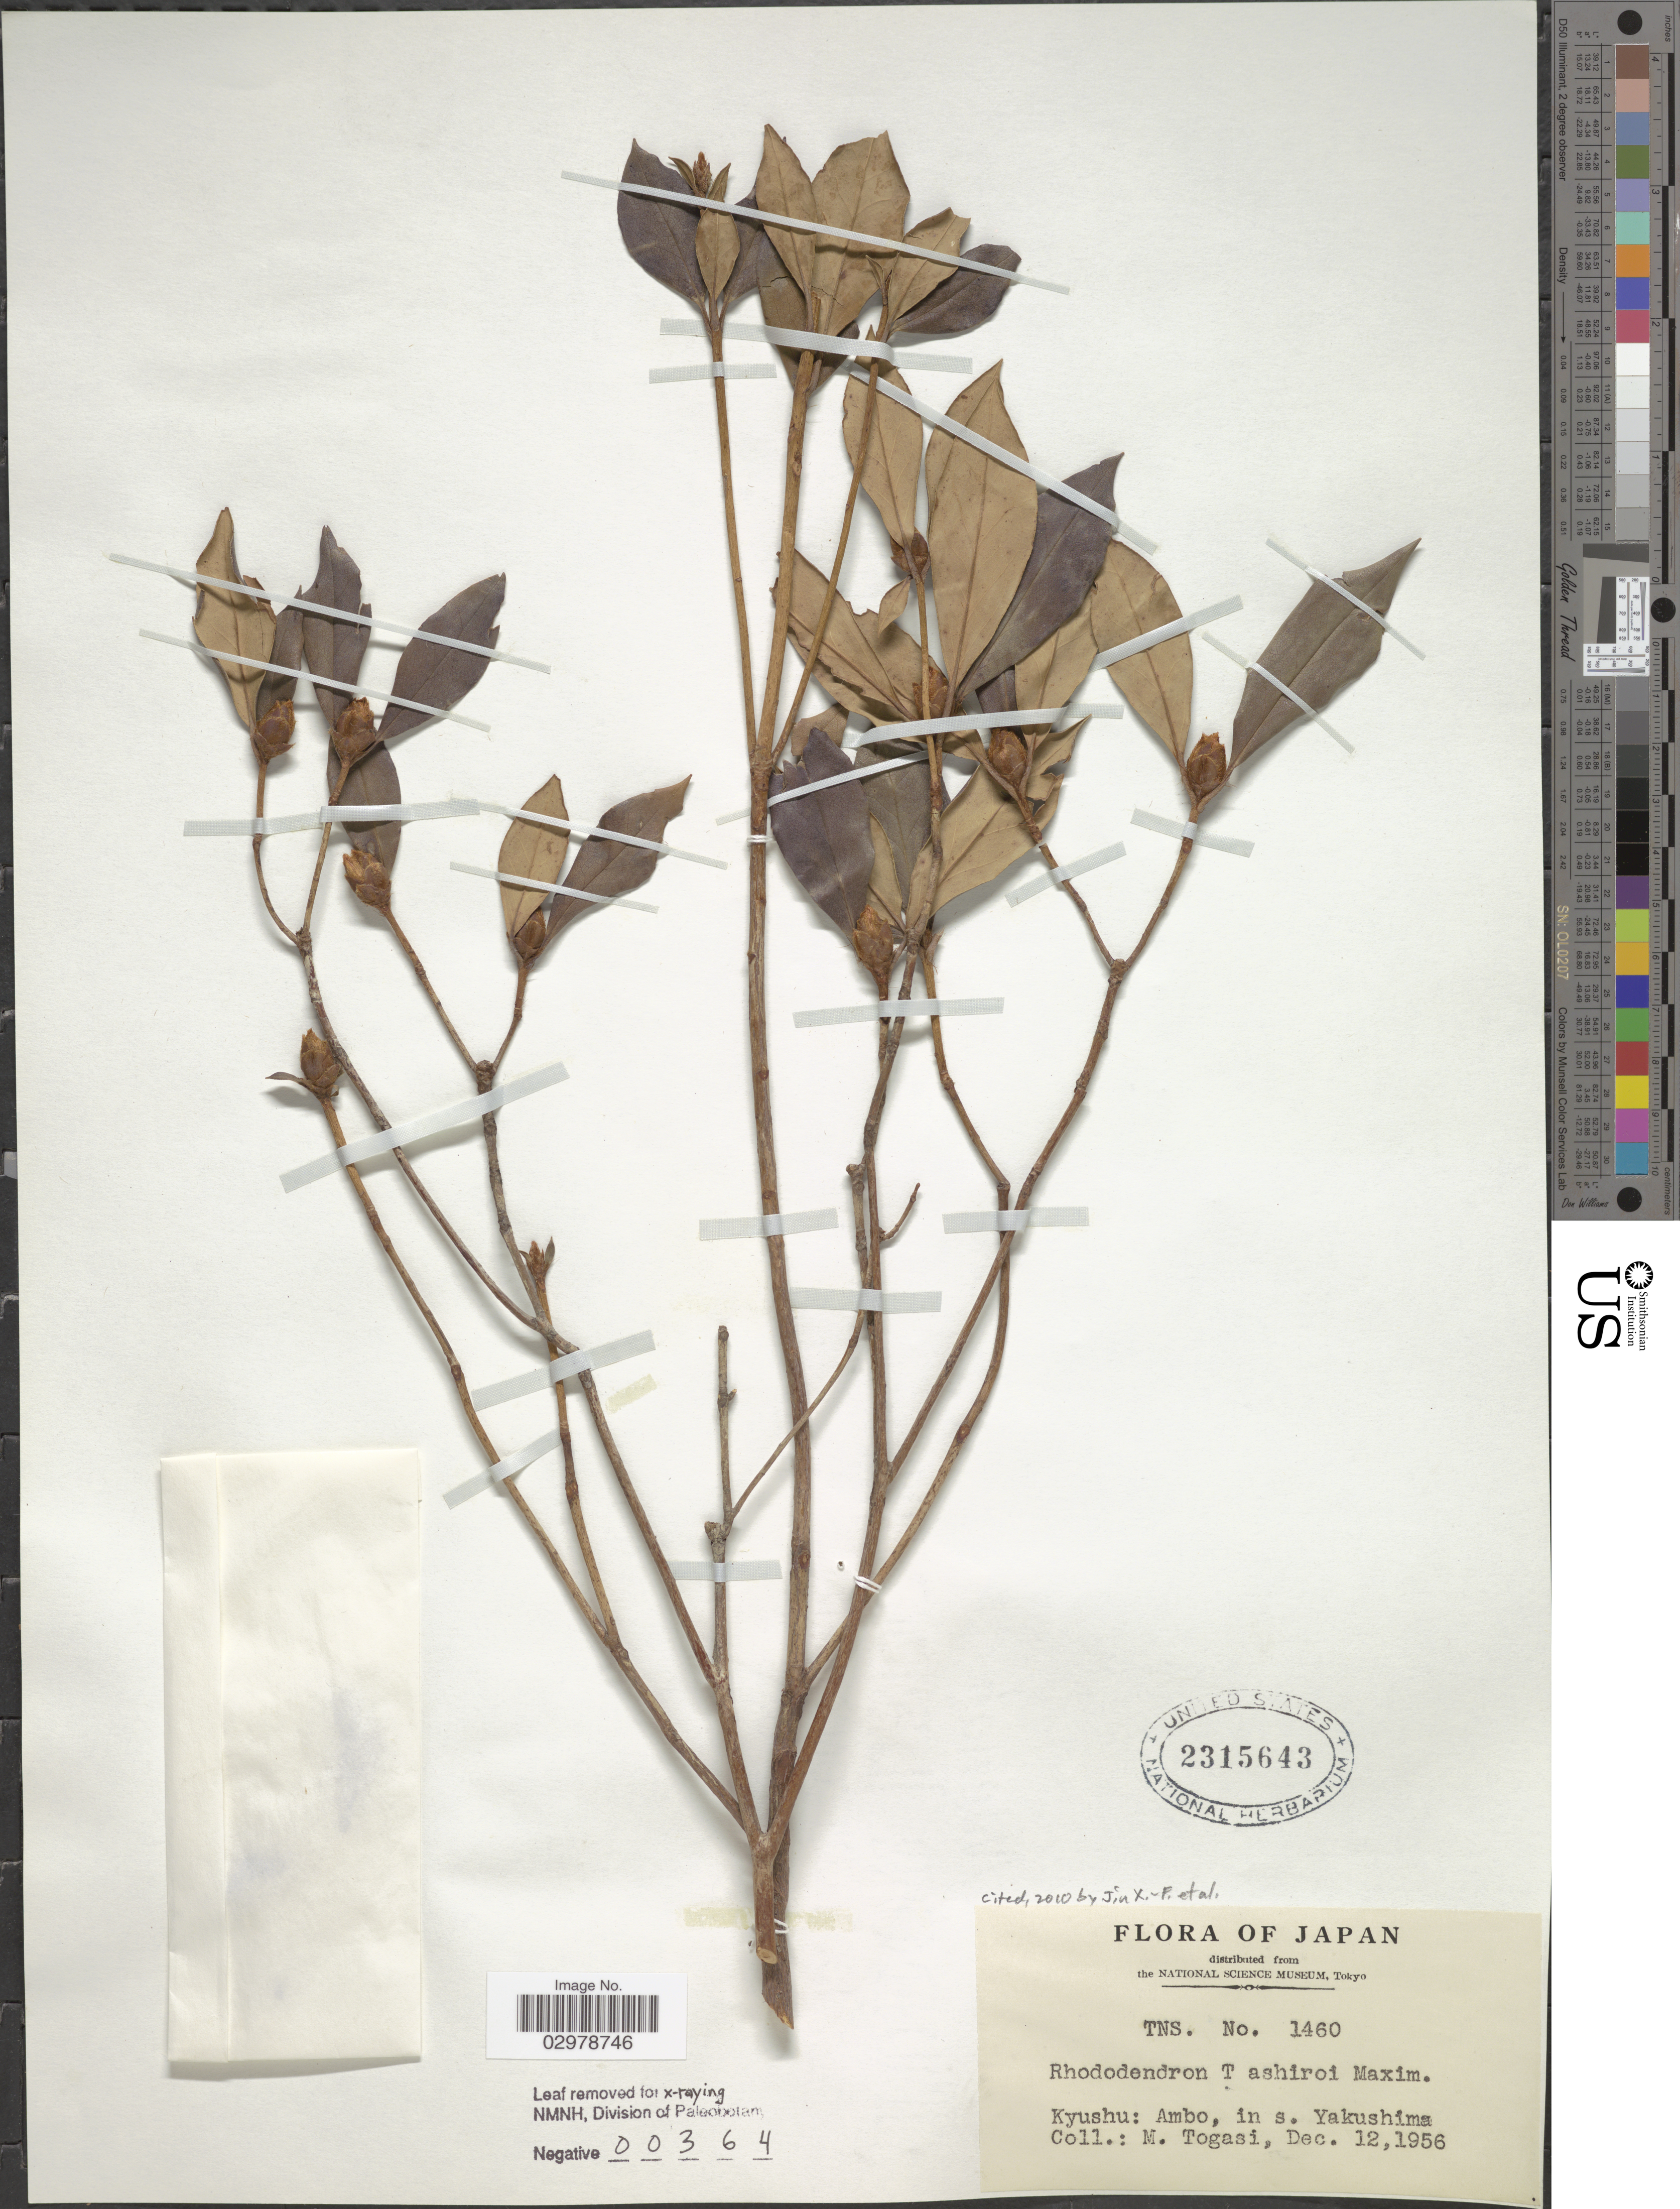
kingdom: Plantae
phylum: Tracheophyta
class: Magnoliopsida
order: Ericales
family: Ericaceae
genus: Rhododendron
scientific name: Rhododendron tashiroi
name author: Maxim.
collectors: M. Togasi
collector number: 1460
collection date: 1956-12-12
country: Japan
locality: Kyushu: Ambo, in s. Yakushima.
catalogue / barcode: US 2315643